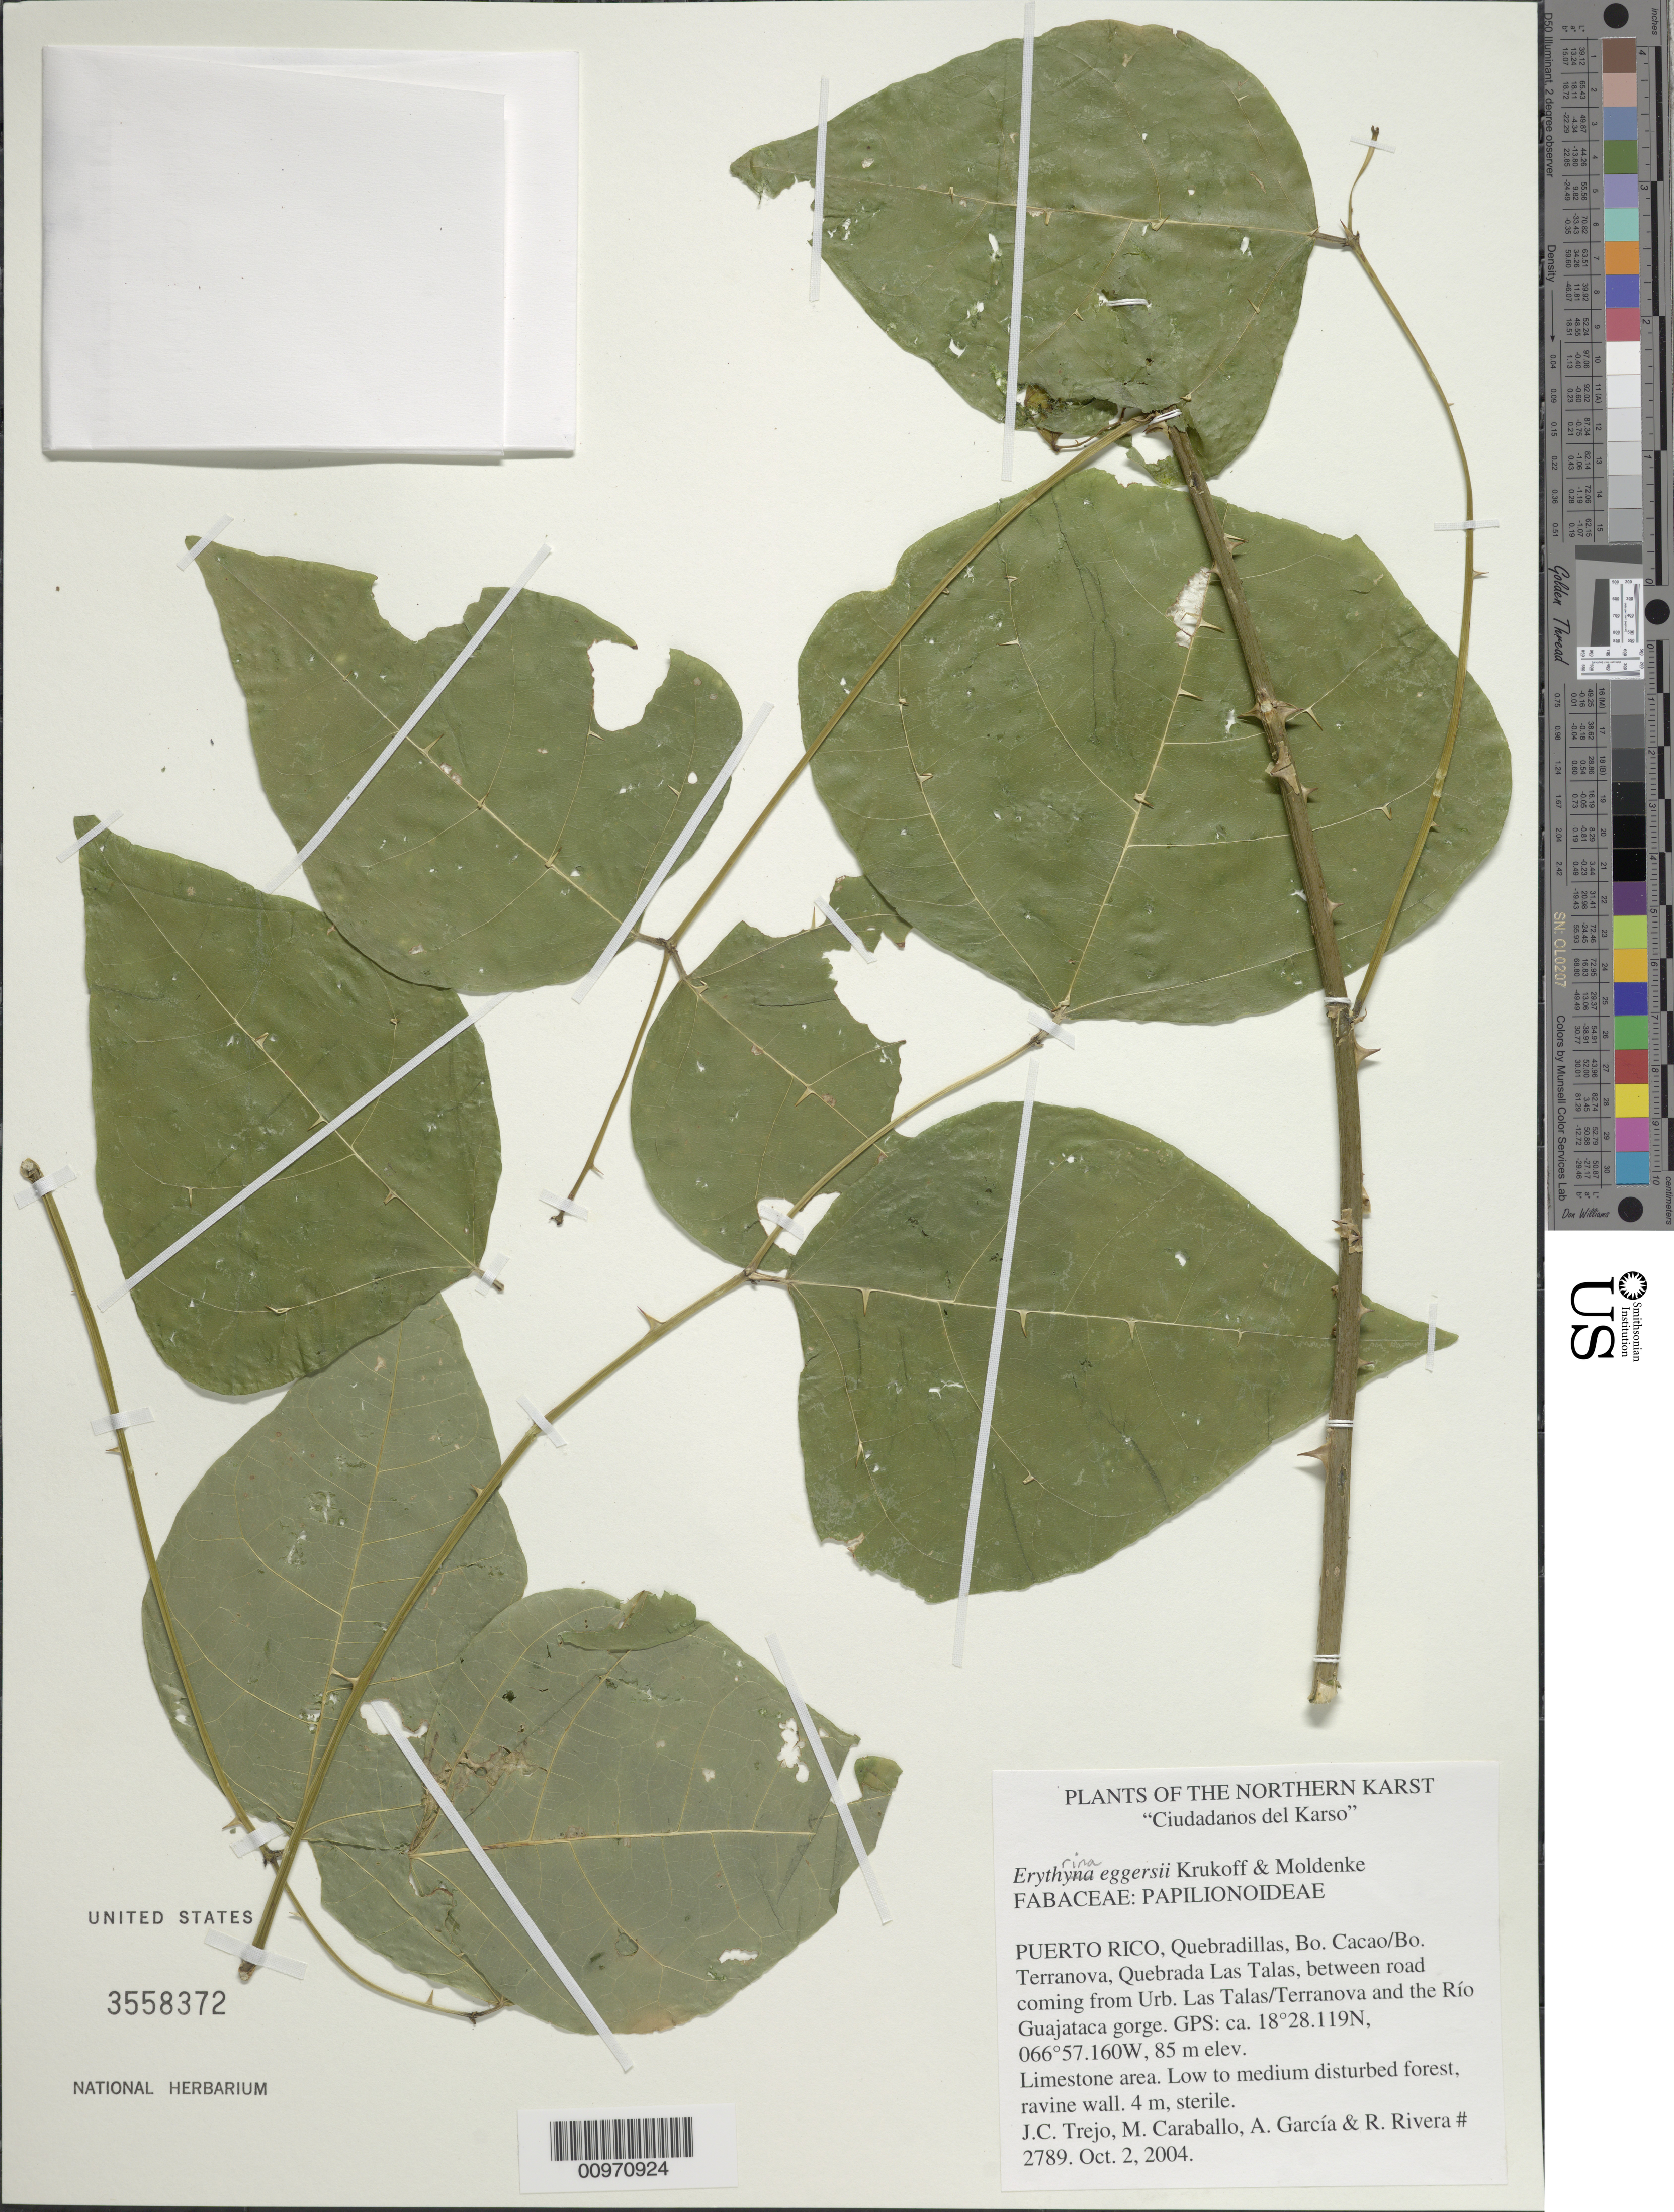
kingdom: Plantae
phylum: Tracheophyta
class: Magnoliopsida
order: Fabales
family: Fabaceae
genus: Erythrina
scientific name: Erythrina eggersii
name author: Krukoff & Moldenke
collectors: J. C. Trejo-Torres, M. Caraballo-Ortiz, A. García & R. Rivera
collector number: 2789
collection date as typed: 02 Oct 2004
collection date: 2004-10-02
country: Puerto Rico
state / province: Quebradillas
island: Puerto Rico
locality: Quebradillas, Bo. Cacao/Bo. Terranova, quebrada Las Talas, between road coming from Urb. Las Talas/Terranova and the Río Guajataca gorge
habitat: Limestone area. Low to medium disturbed forest, ravine wall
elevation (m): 85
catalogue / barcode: US 3558372